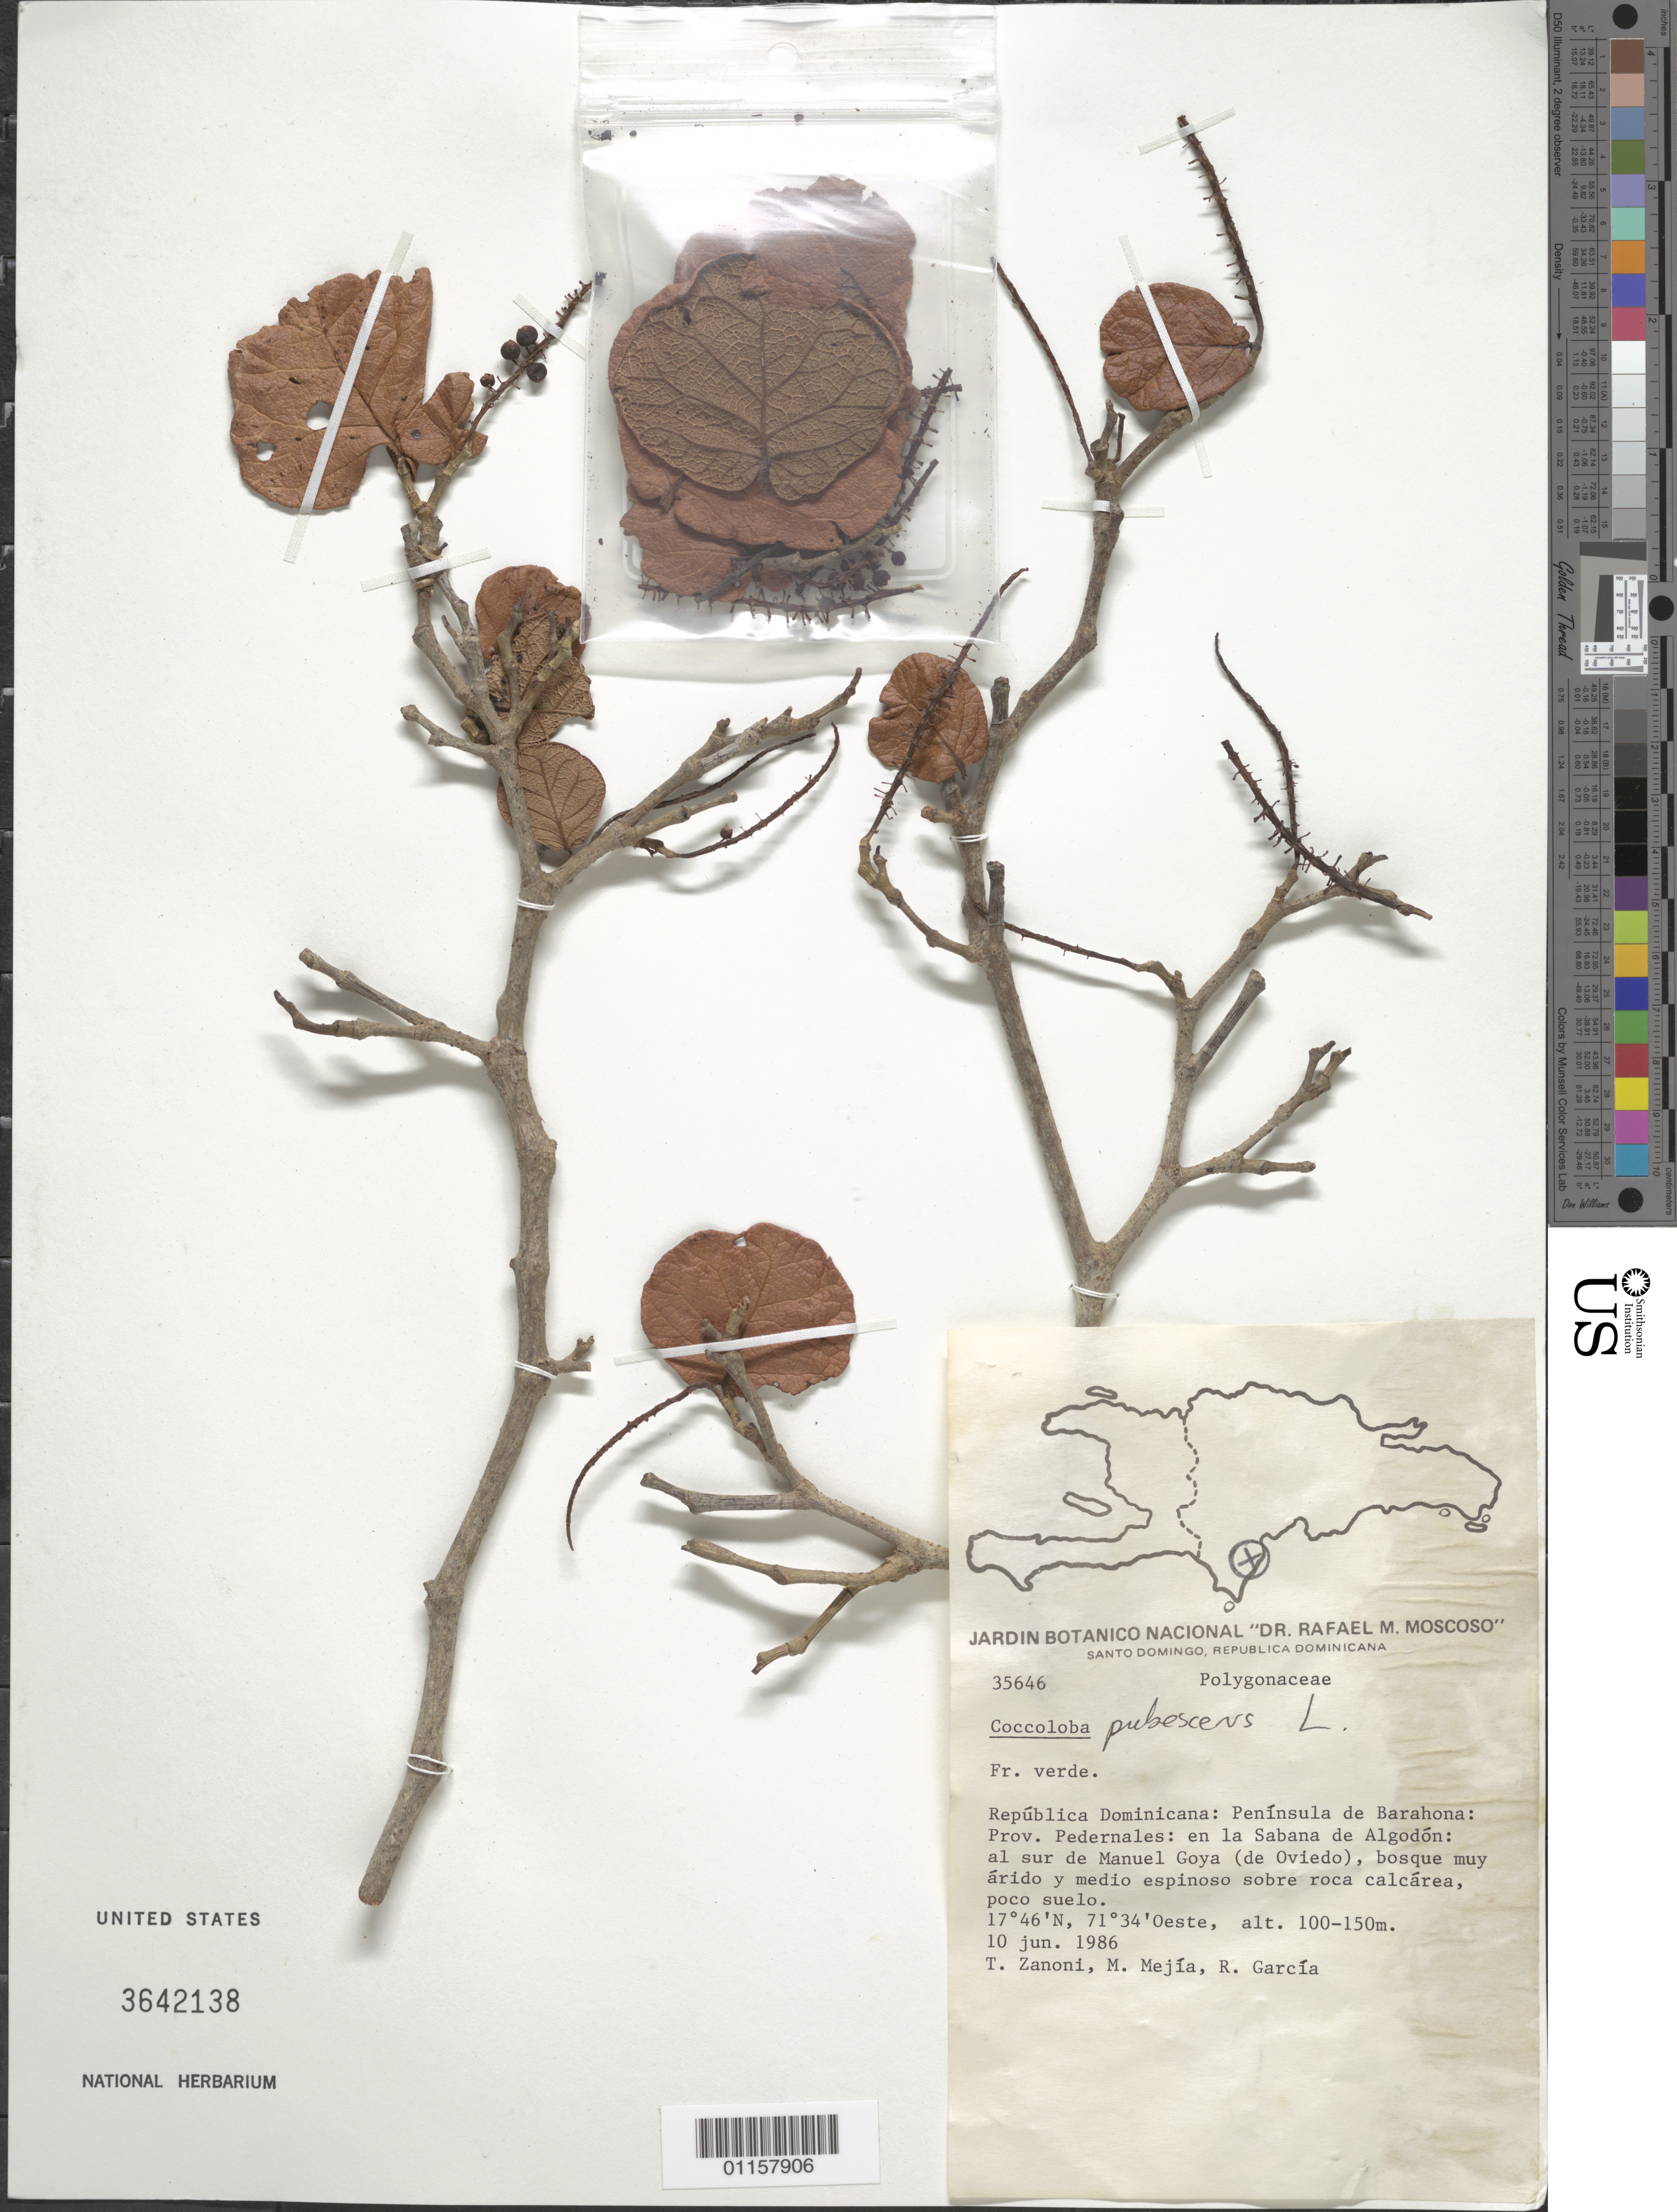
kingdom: Plantae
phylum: Tracheophyta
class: Magnoliopsida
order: Caryophyllales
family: Polygonaceae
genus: Coccoloba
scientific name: Coccoloba pubescens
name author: L.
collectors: T. A. Zanoni, M. Mejia & R. García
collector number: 35646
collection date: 1986-06-10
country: Dominican Republic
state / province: Pedernales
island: Hispaniola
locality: Península de Barahona, en la Sabana de Algodón, al sur de Manuel Goya (de Oviedo).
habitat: Bosque muy árido y medio espinoso sobre roca calcárea, poco suelo.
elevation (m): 100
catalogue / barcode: US 3642138